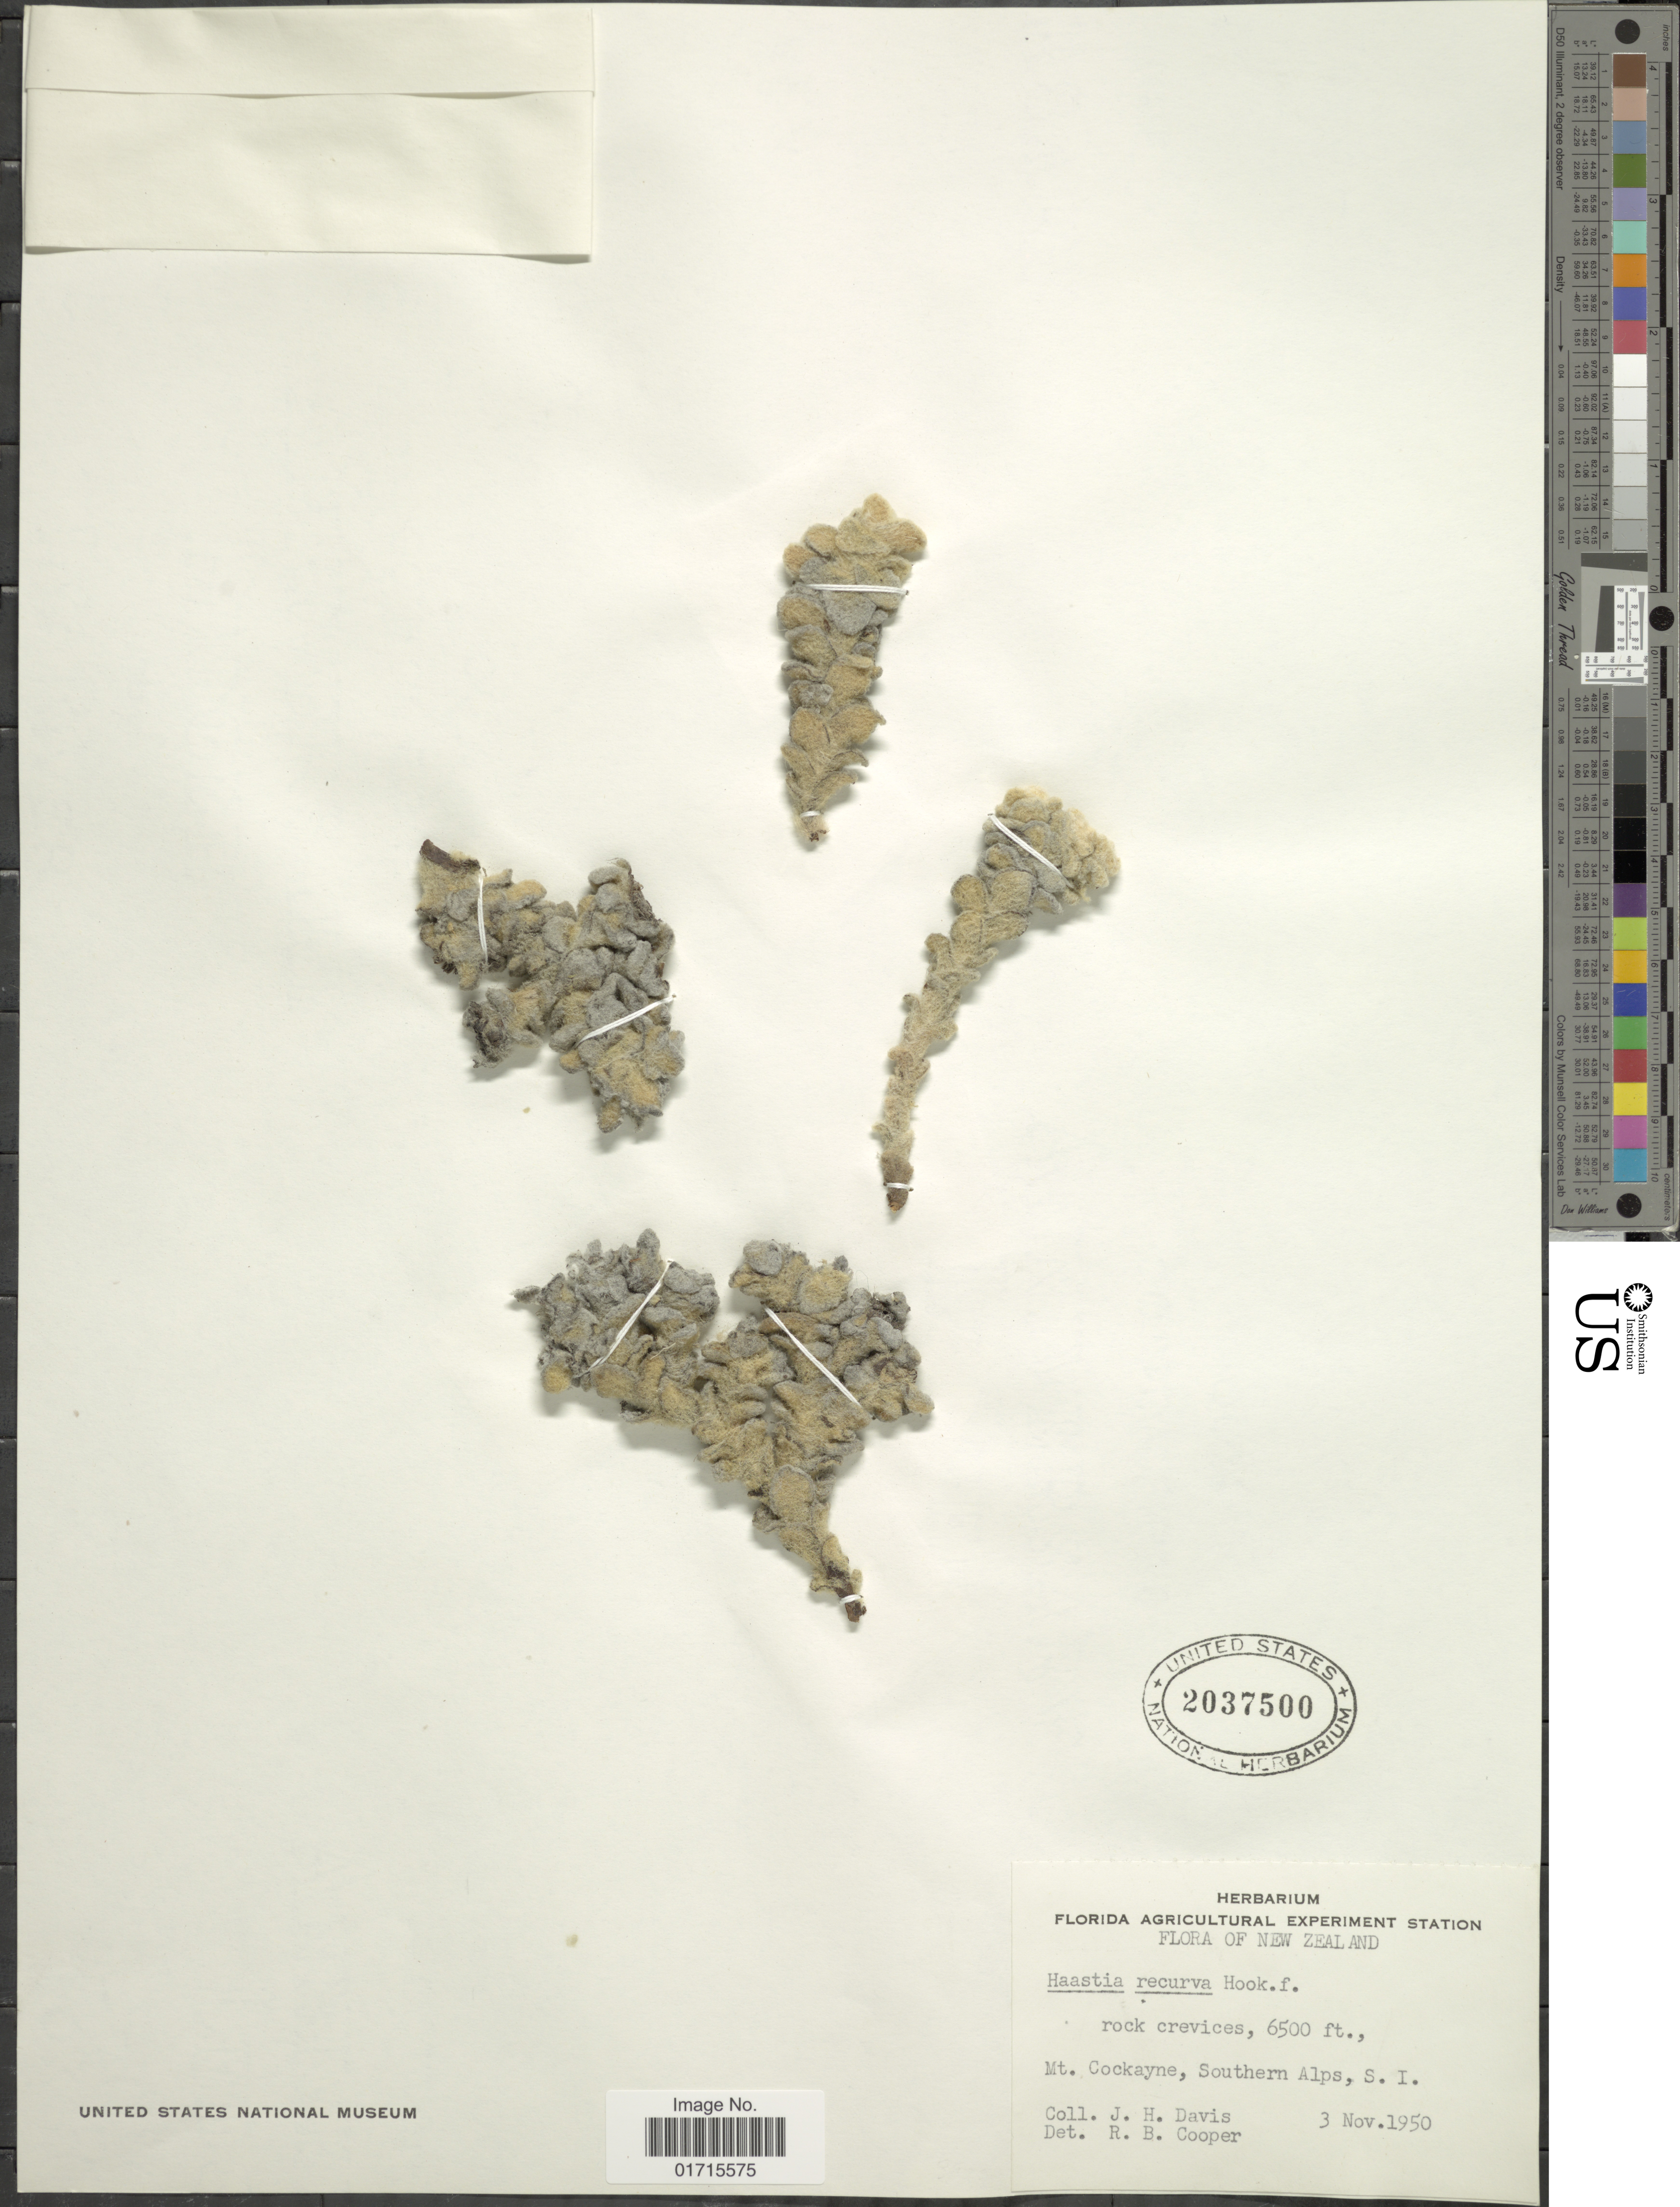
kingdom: Plantae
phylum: Tracheophyta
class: Magnoliopsida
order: Asterales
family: Asteraceae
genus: Haastia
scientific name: Haastia recurva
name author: Hook. f.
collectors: J. Davis & R. Cooper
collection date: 1950-11-03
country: New Zealand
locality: New Zealand. Mt. Cokayne, Southern Alps, S. I.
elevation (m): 1981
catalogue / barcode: US 2037500